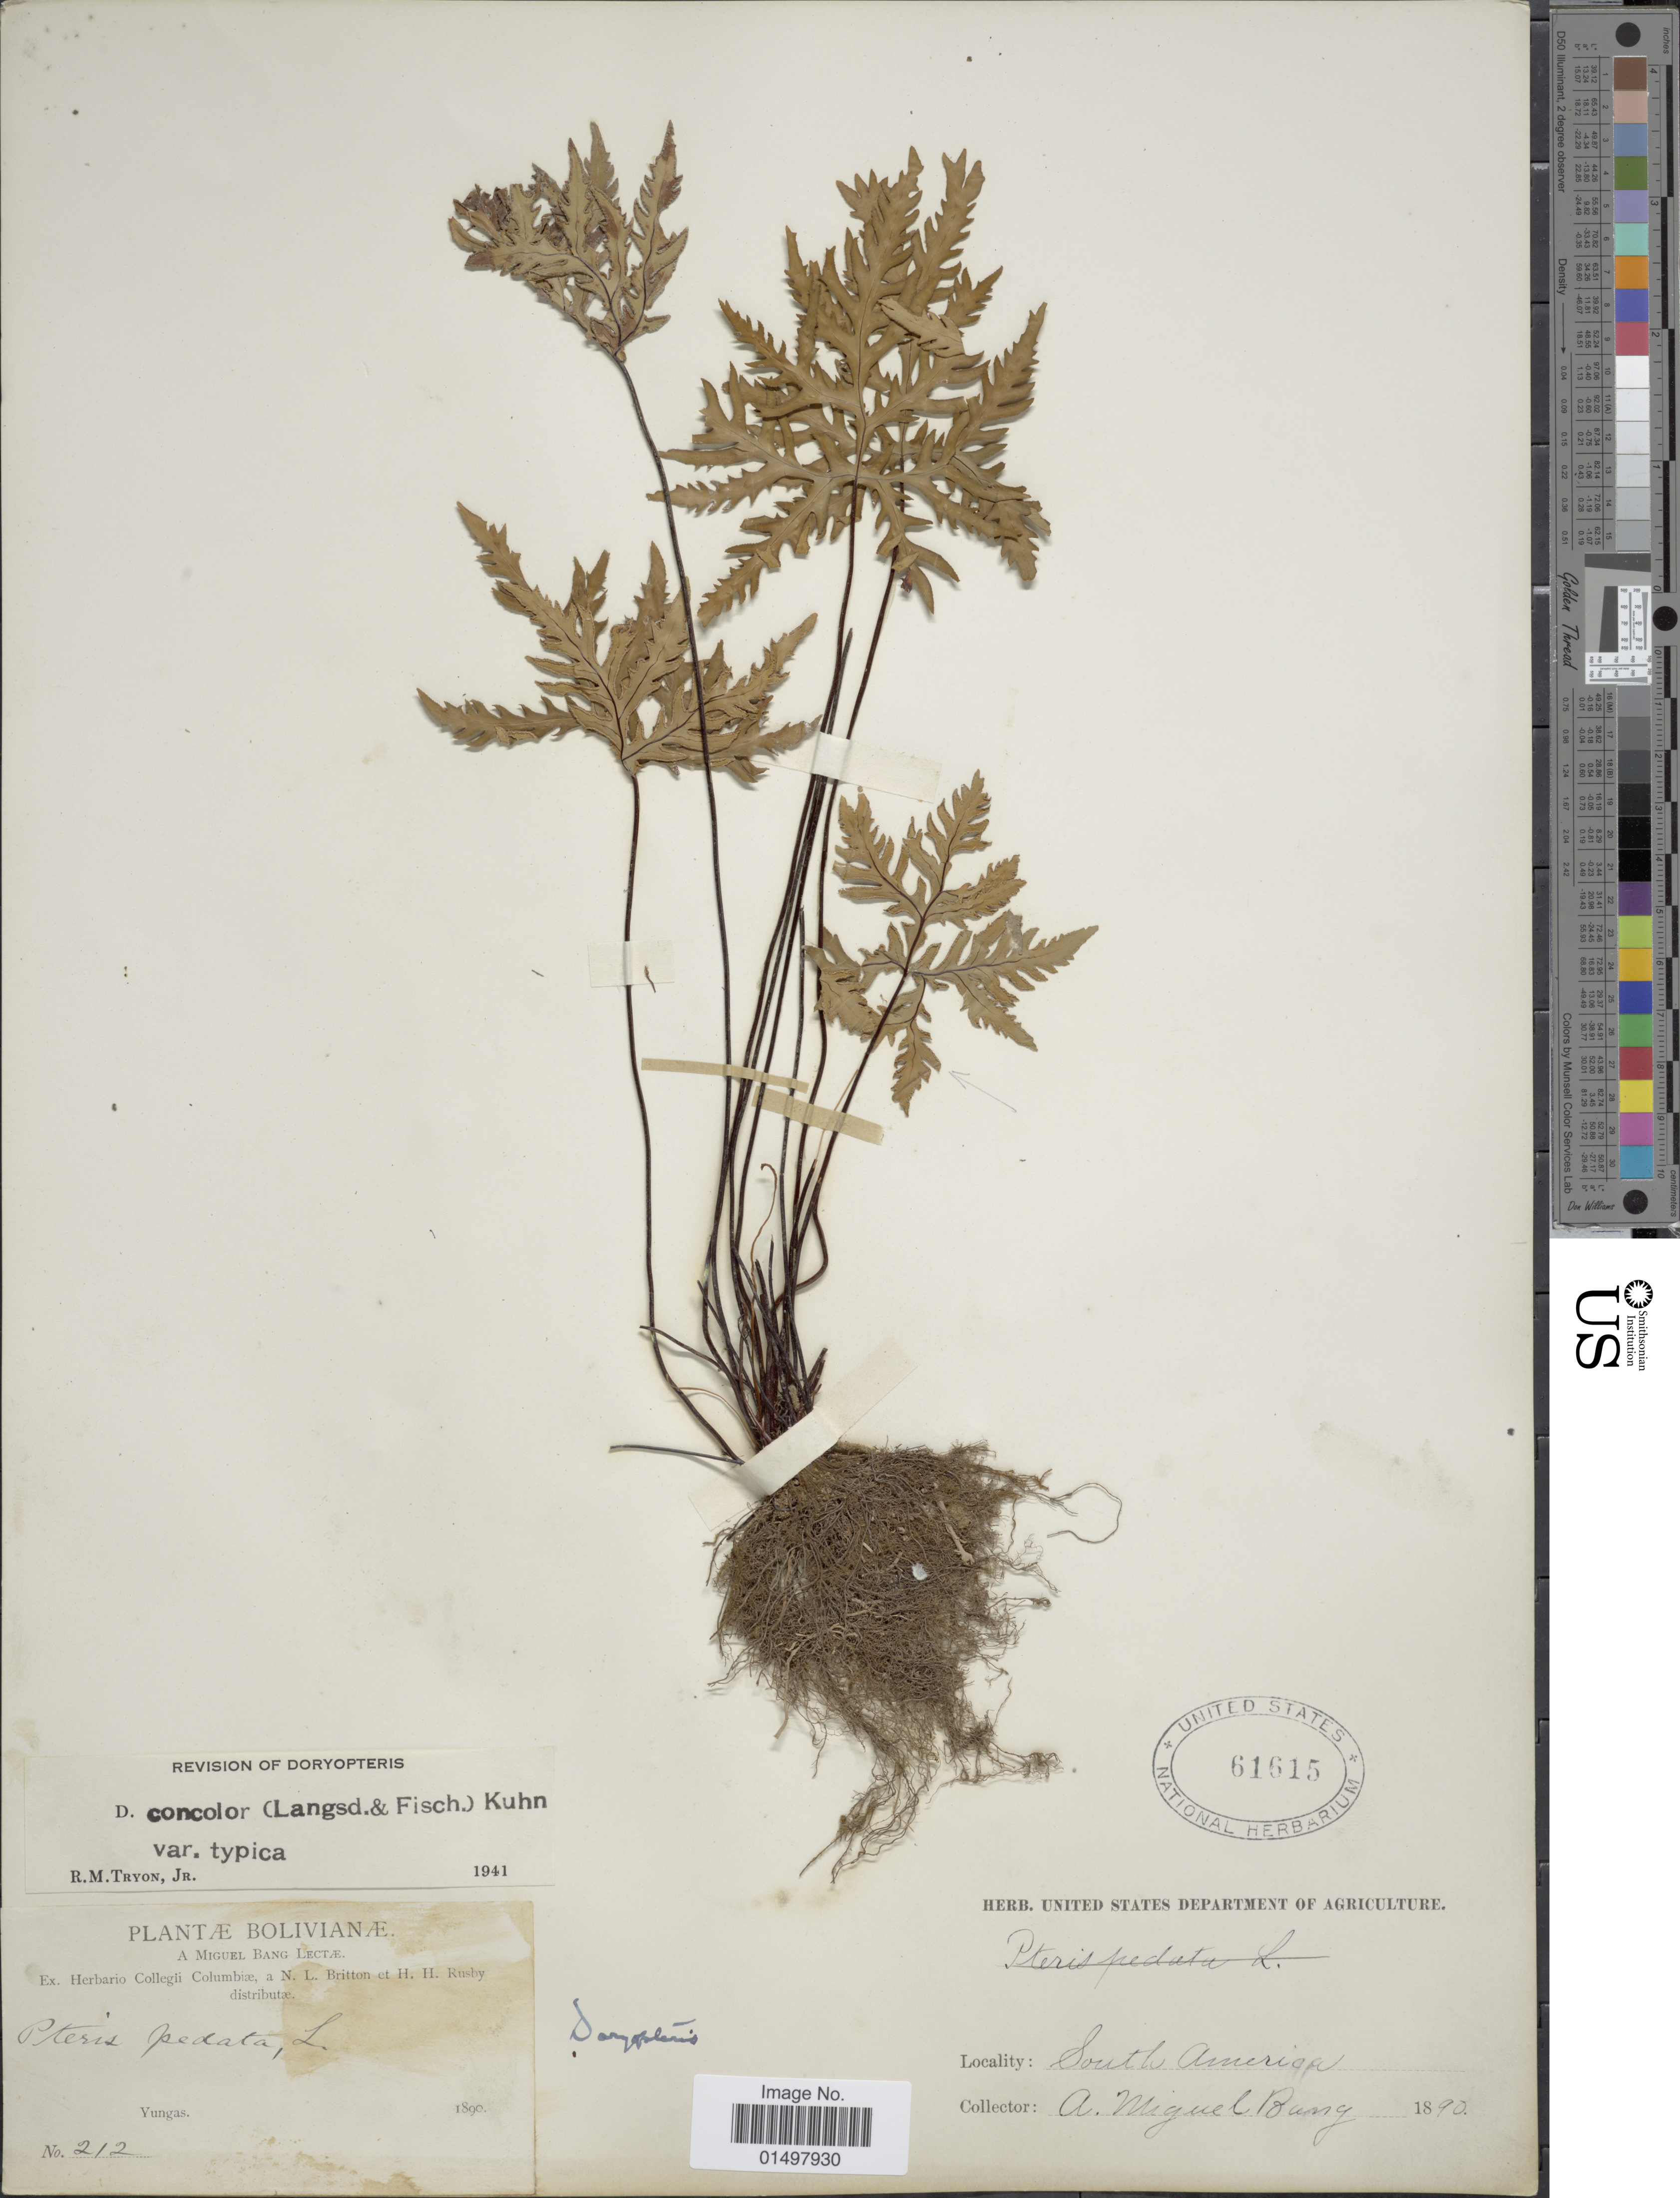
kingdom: Plantae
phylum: Tracheophyta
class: Polypodiopsida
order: Polypodiales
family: Pteridaceae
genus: Doryopteris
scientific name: Doryopteris concolor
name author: (Langsd. & Fisch.) Kuhn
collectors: M. Bang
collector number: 212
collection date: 1890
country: Bolivia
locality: Bolivianae. Yungas.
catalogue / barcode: US 61615